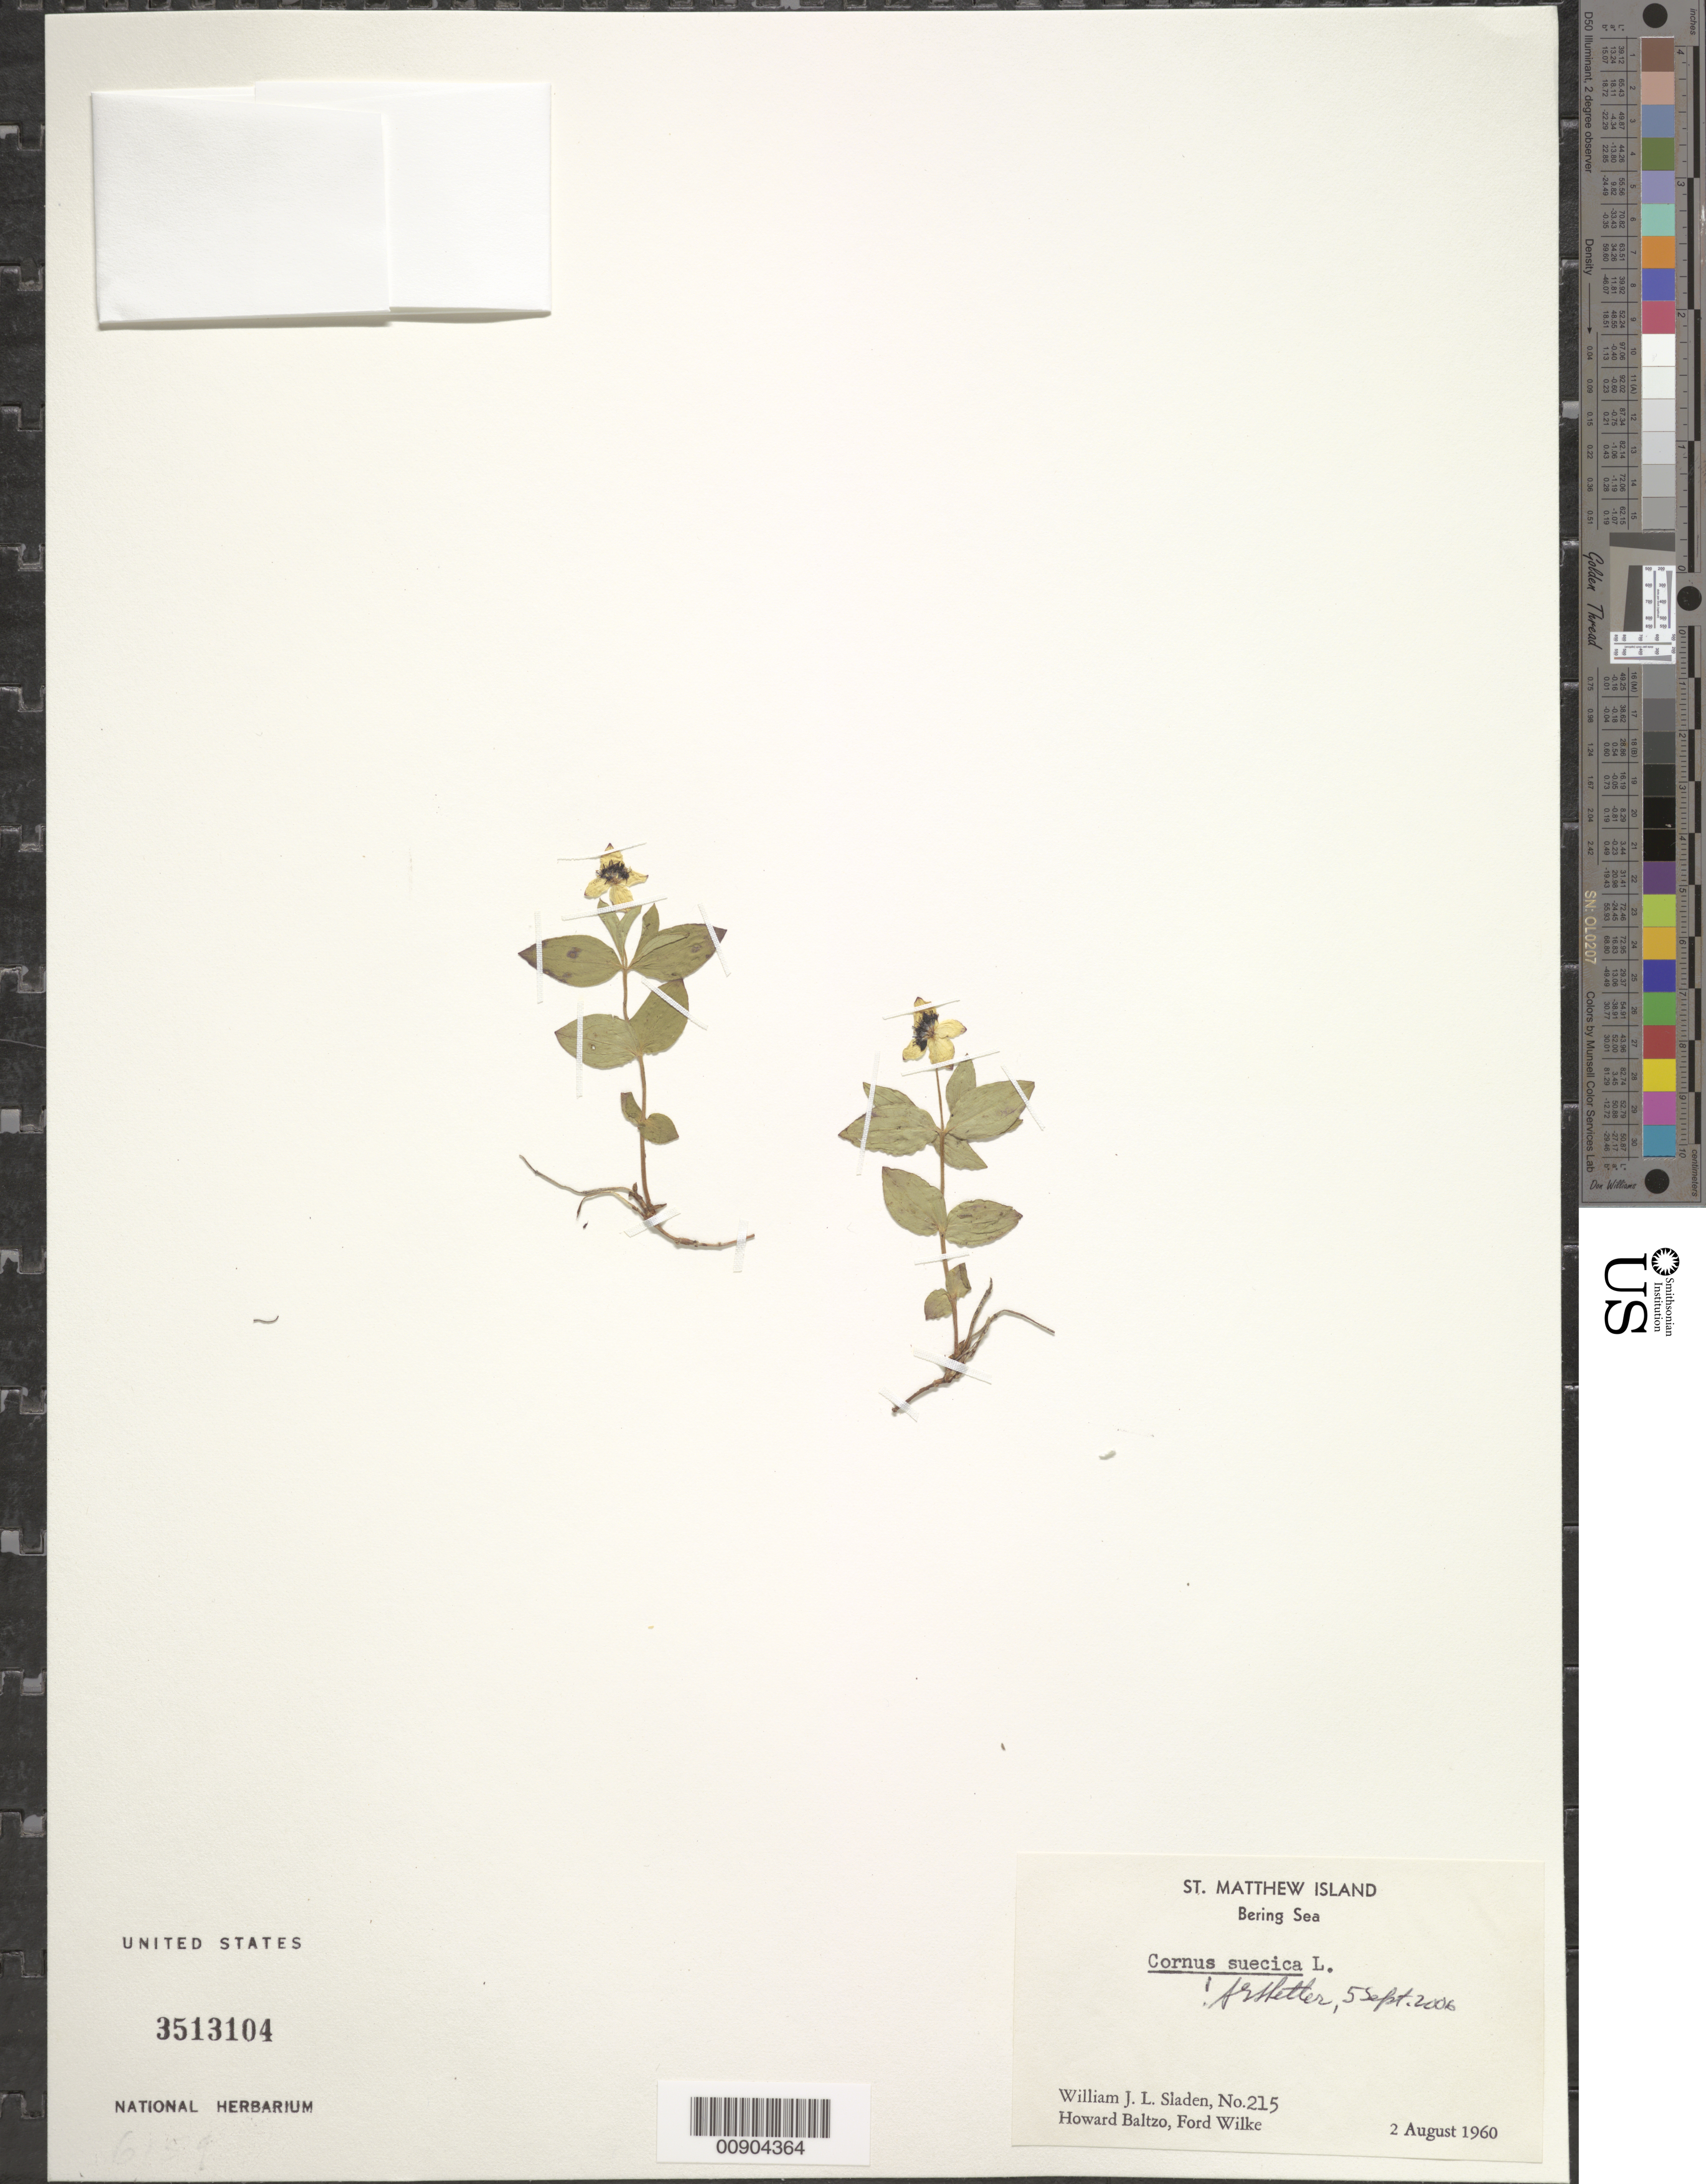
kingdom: Plantae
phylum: Tracheophyta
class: Magnoliopsida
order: Cornales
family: Cornaceae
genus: Cornus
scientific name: Cornus suecica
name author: L.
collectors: W. Sladen, H. Baltzo & F. Wilke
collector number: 215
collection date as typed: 02 Aug 1960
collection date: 1960-08-02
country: United States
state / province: Alaska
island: St. Matthew Island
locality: St. Matthew Island, Bering Sea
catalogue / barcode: US 3503104